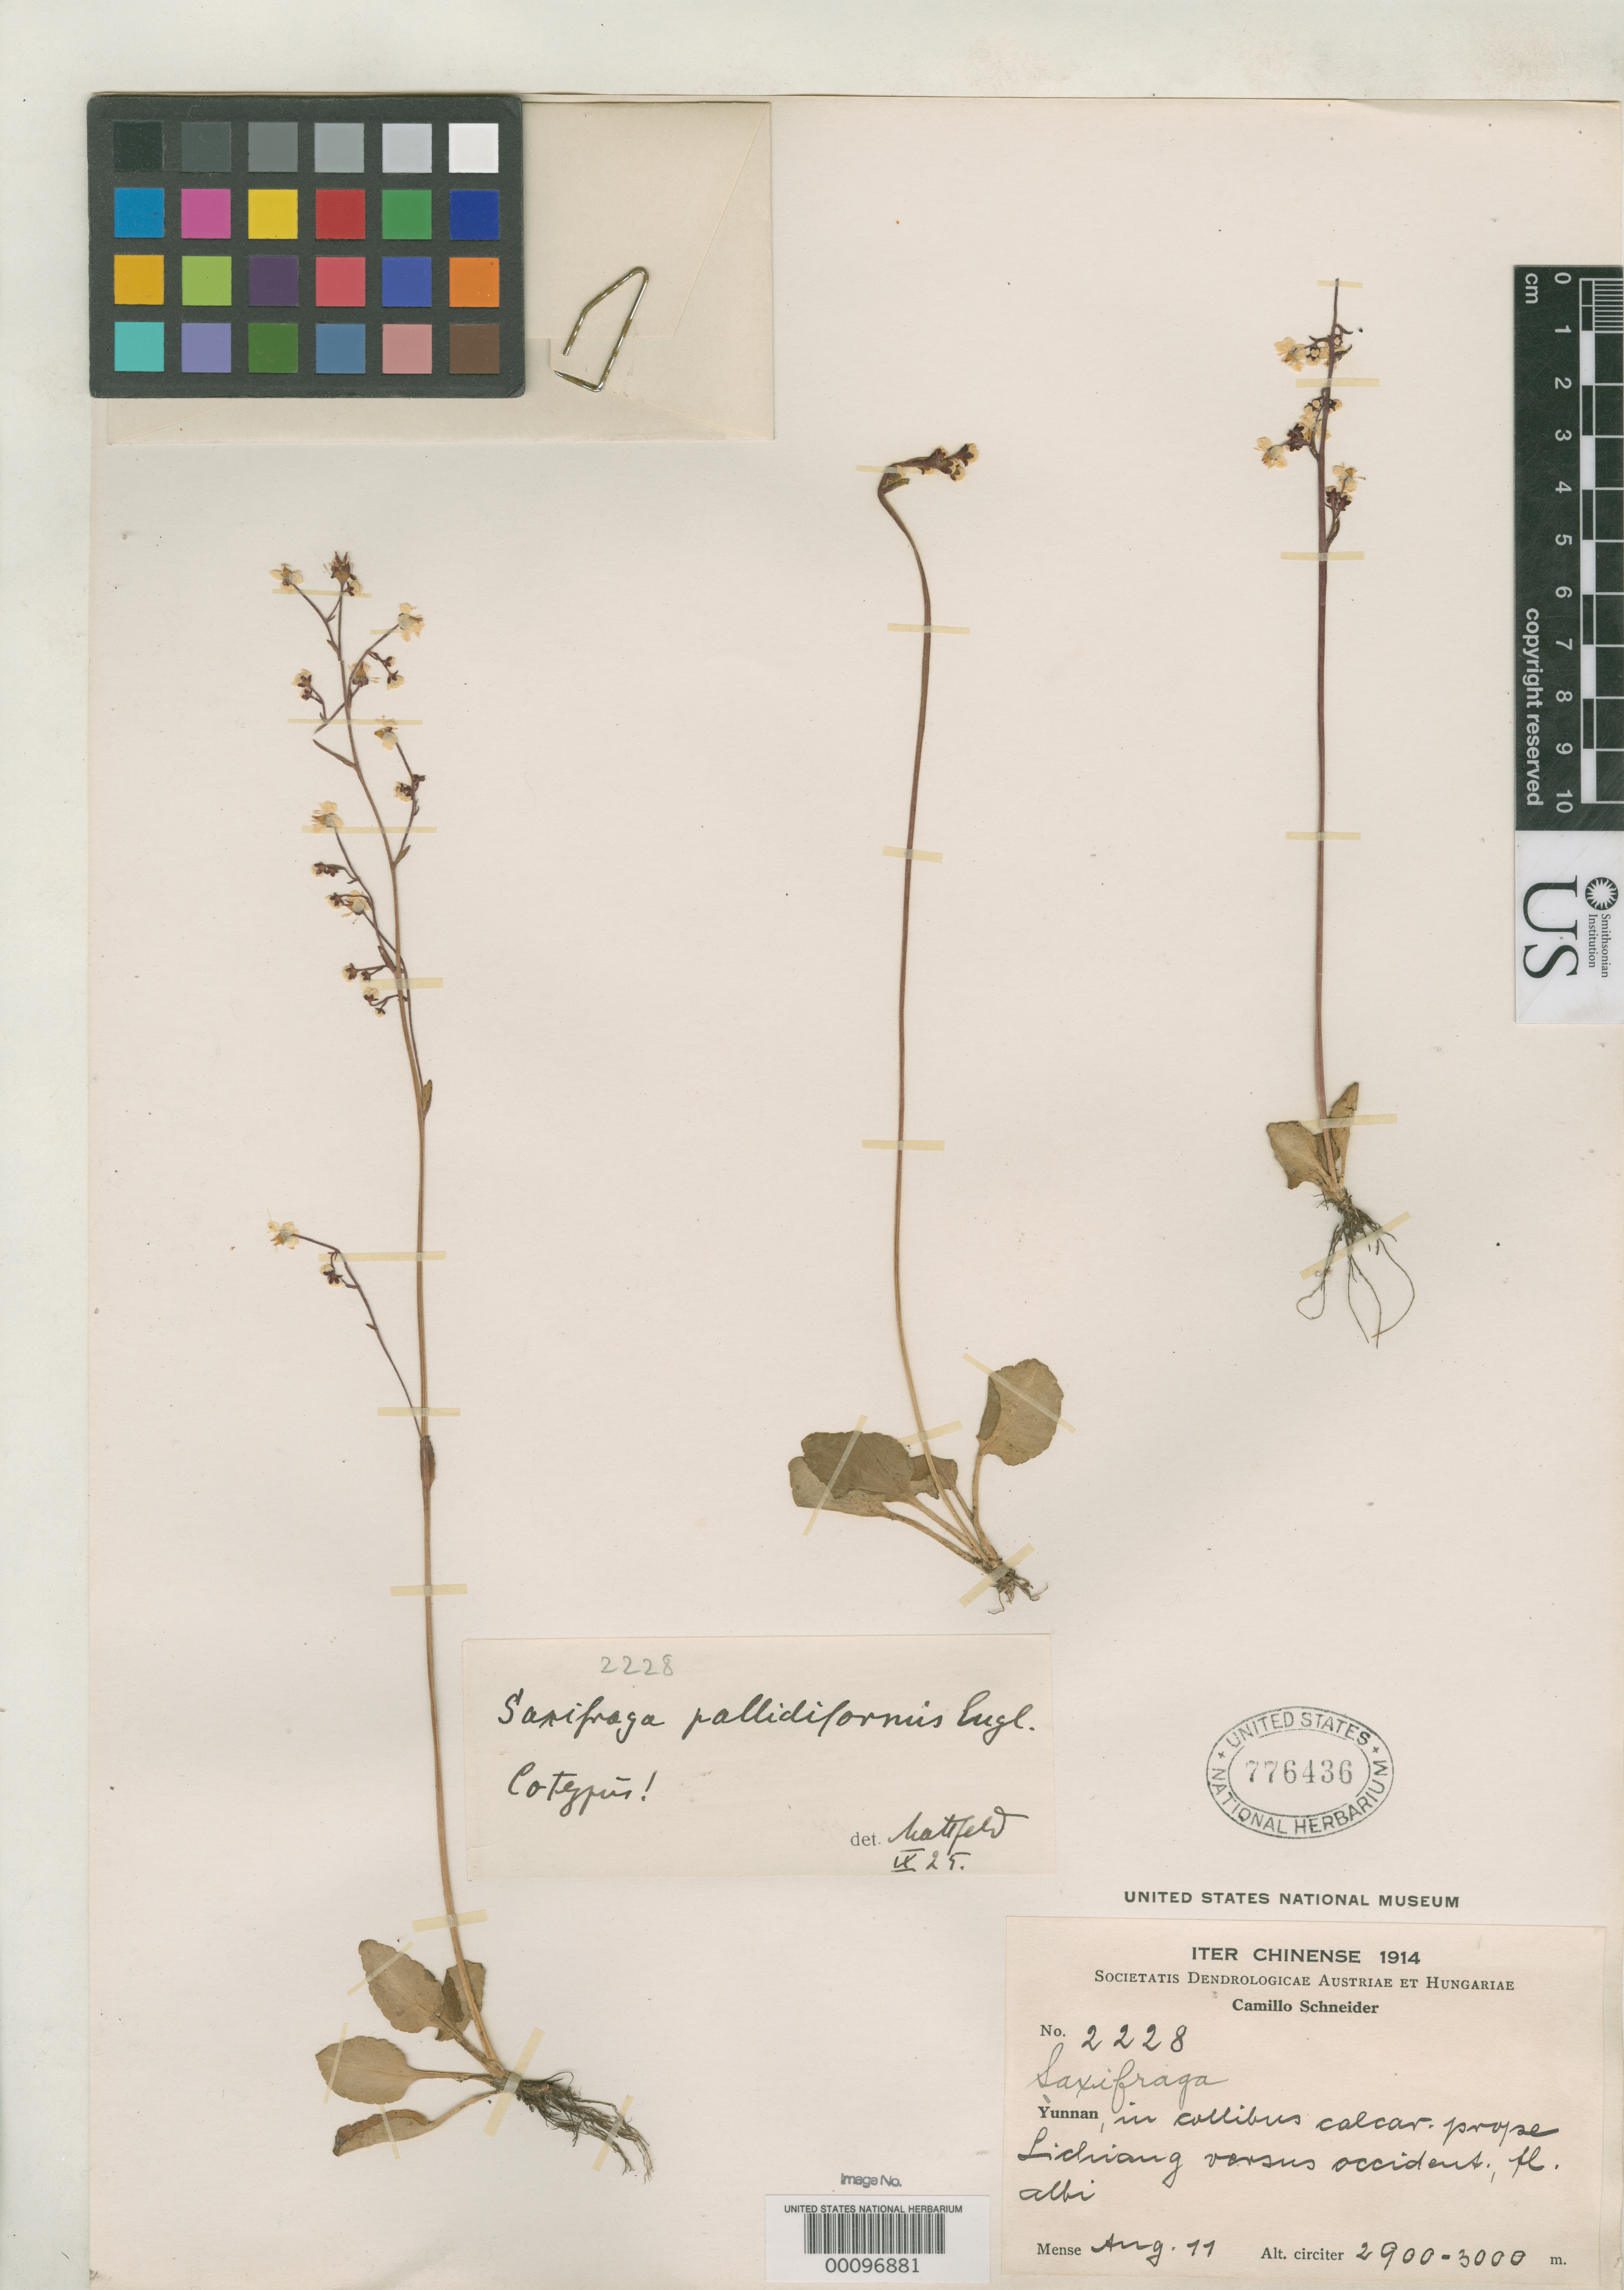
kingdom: Plantae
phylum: Tracheophyta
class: Magnoliopsida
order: Saxifragales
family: Saxifragaceae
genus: Saxifraga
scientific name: Saxifraga pallidiformis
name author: Engl.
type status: Isotype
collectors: C. K. Schneider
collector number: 2228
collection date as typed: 11 Aug 1911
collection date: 1911-08-11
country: China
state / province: Yunnan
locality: Near Lichiang.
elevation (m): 2900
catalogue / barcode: US 776436